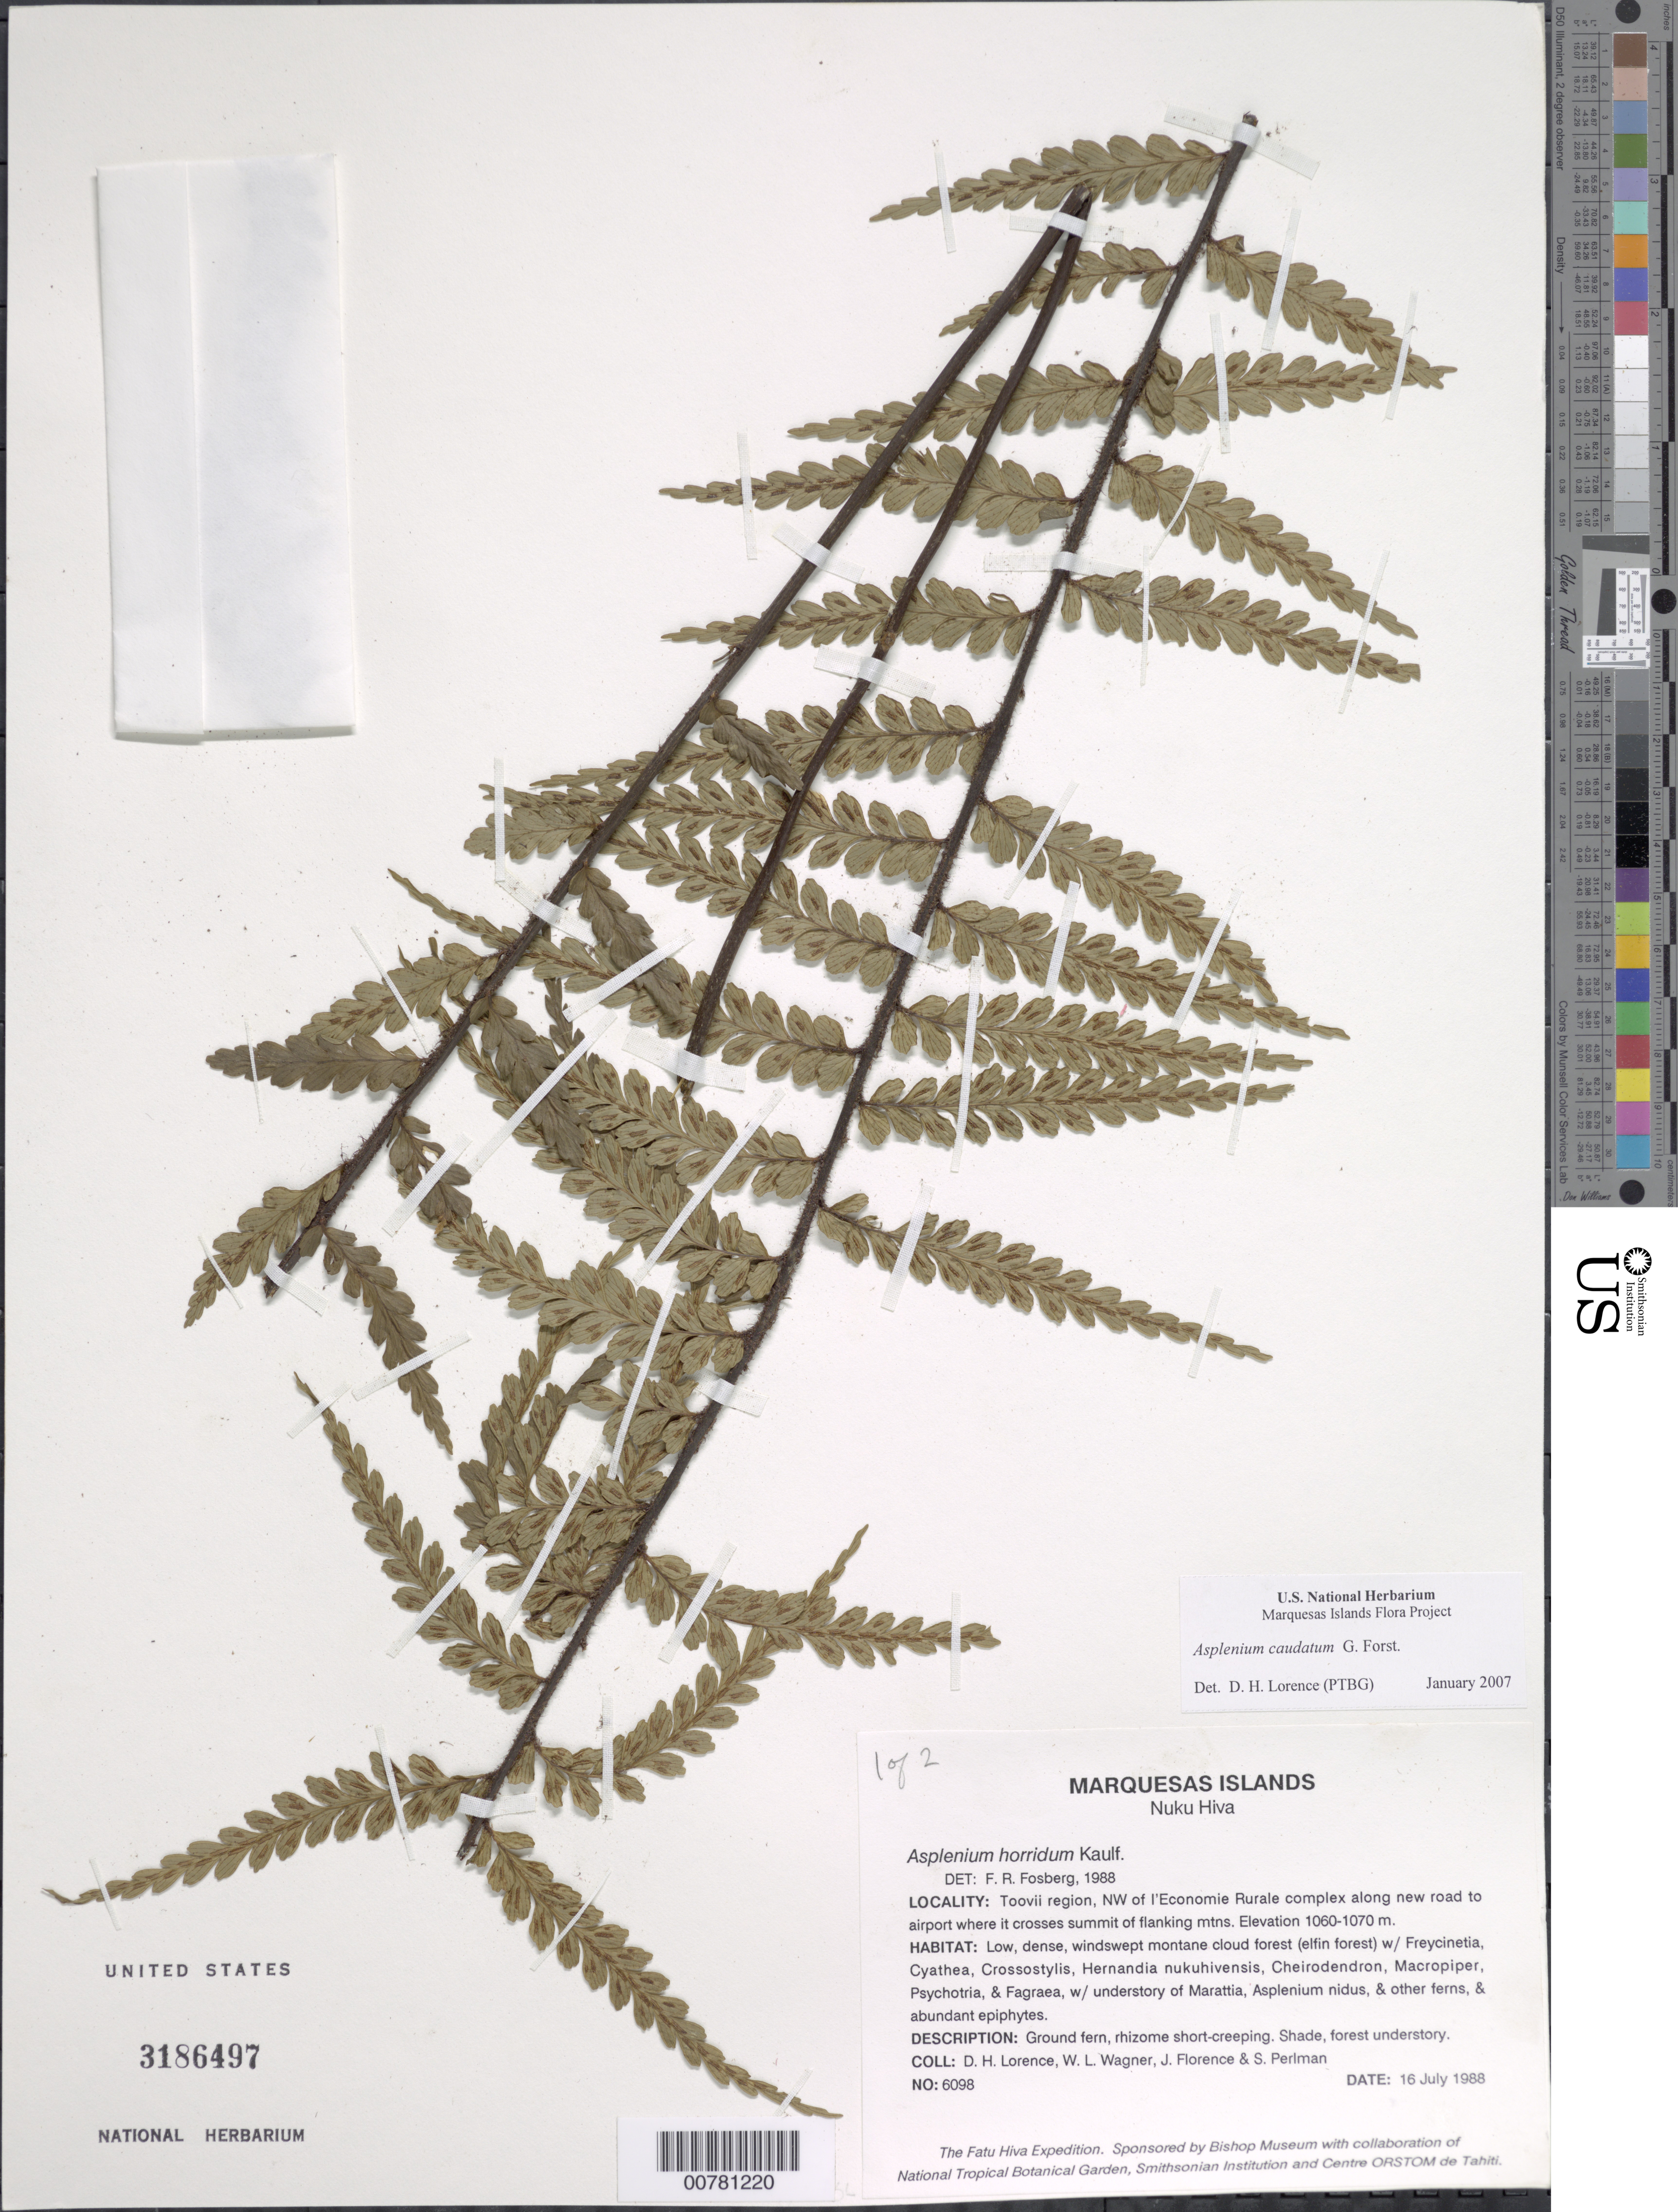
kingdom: Plantae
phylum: Tracheophyta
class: Polypodiopsida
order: Polypodiales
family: Aspleniaceae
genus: Asplenium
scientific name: Asplenium horridum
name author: Kaulf.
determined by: Wagner, W. L., (BOT), Smithsonian Institution - National Museum of Natural History (UNITED STATES)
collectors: D. Lorence, W. L. Wagner, J. Florence & S. P. Perlman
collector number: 6098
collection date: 1988-07-16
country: French Polynesia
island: Nuku Hiva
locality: Toovii region, NW of l'Economie Rurale complex along new road to airport near summit of flanking mountains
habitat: Low, dense, windswept montane cloud forest (elfin forest). Shade, forest understory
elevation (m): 1060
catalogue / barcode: US 3186497